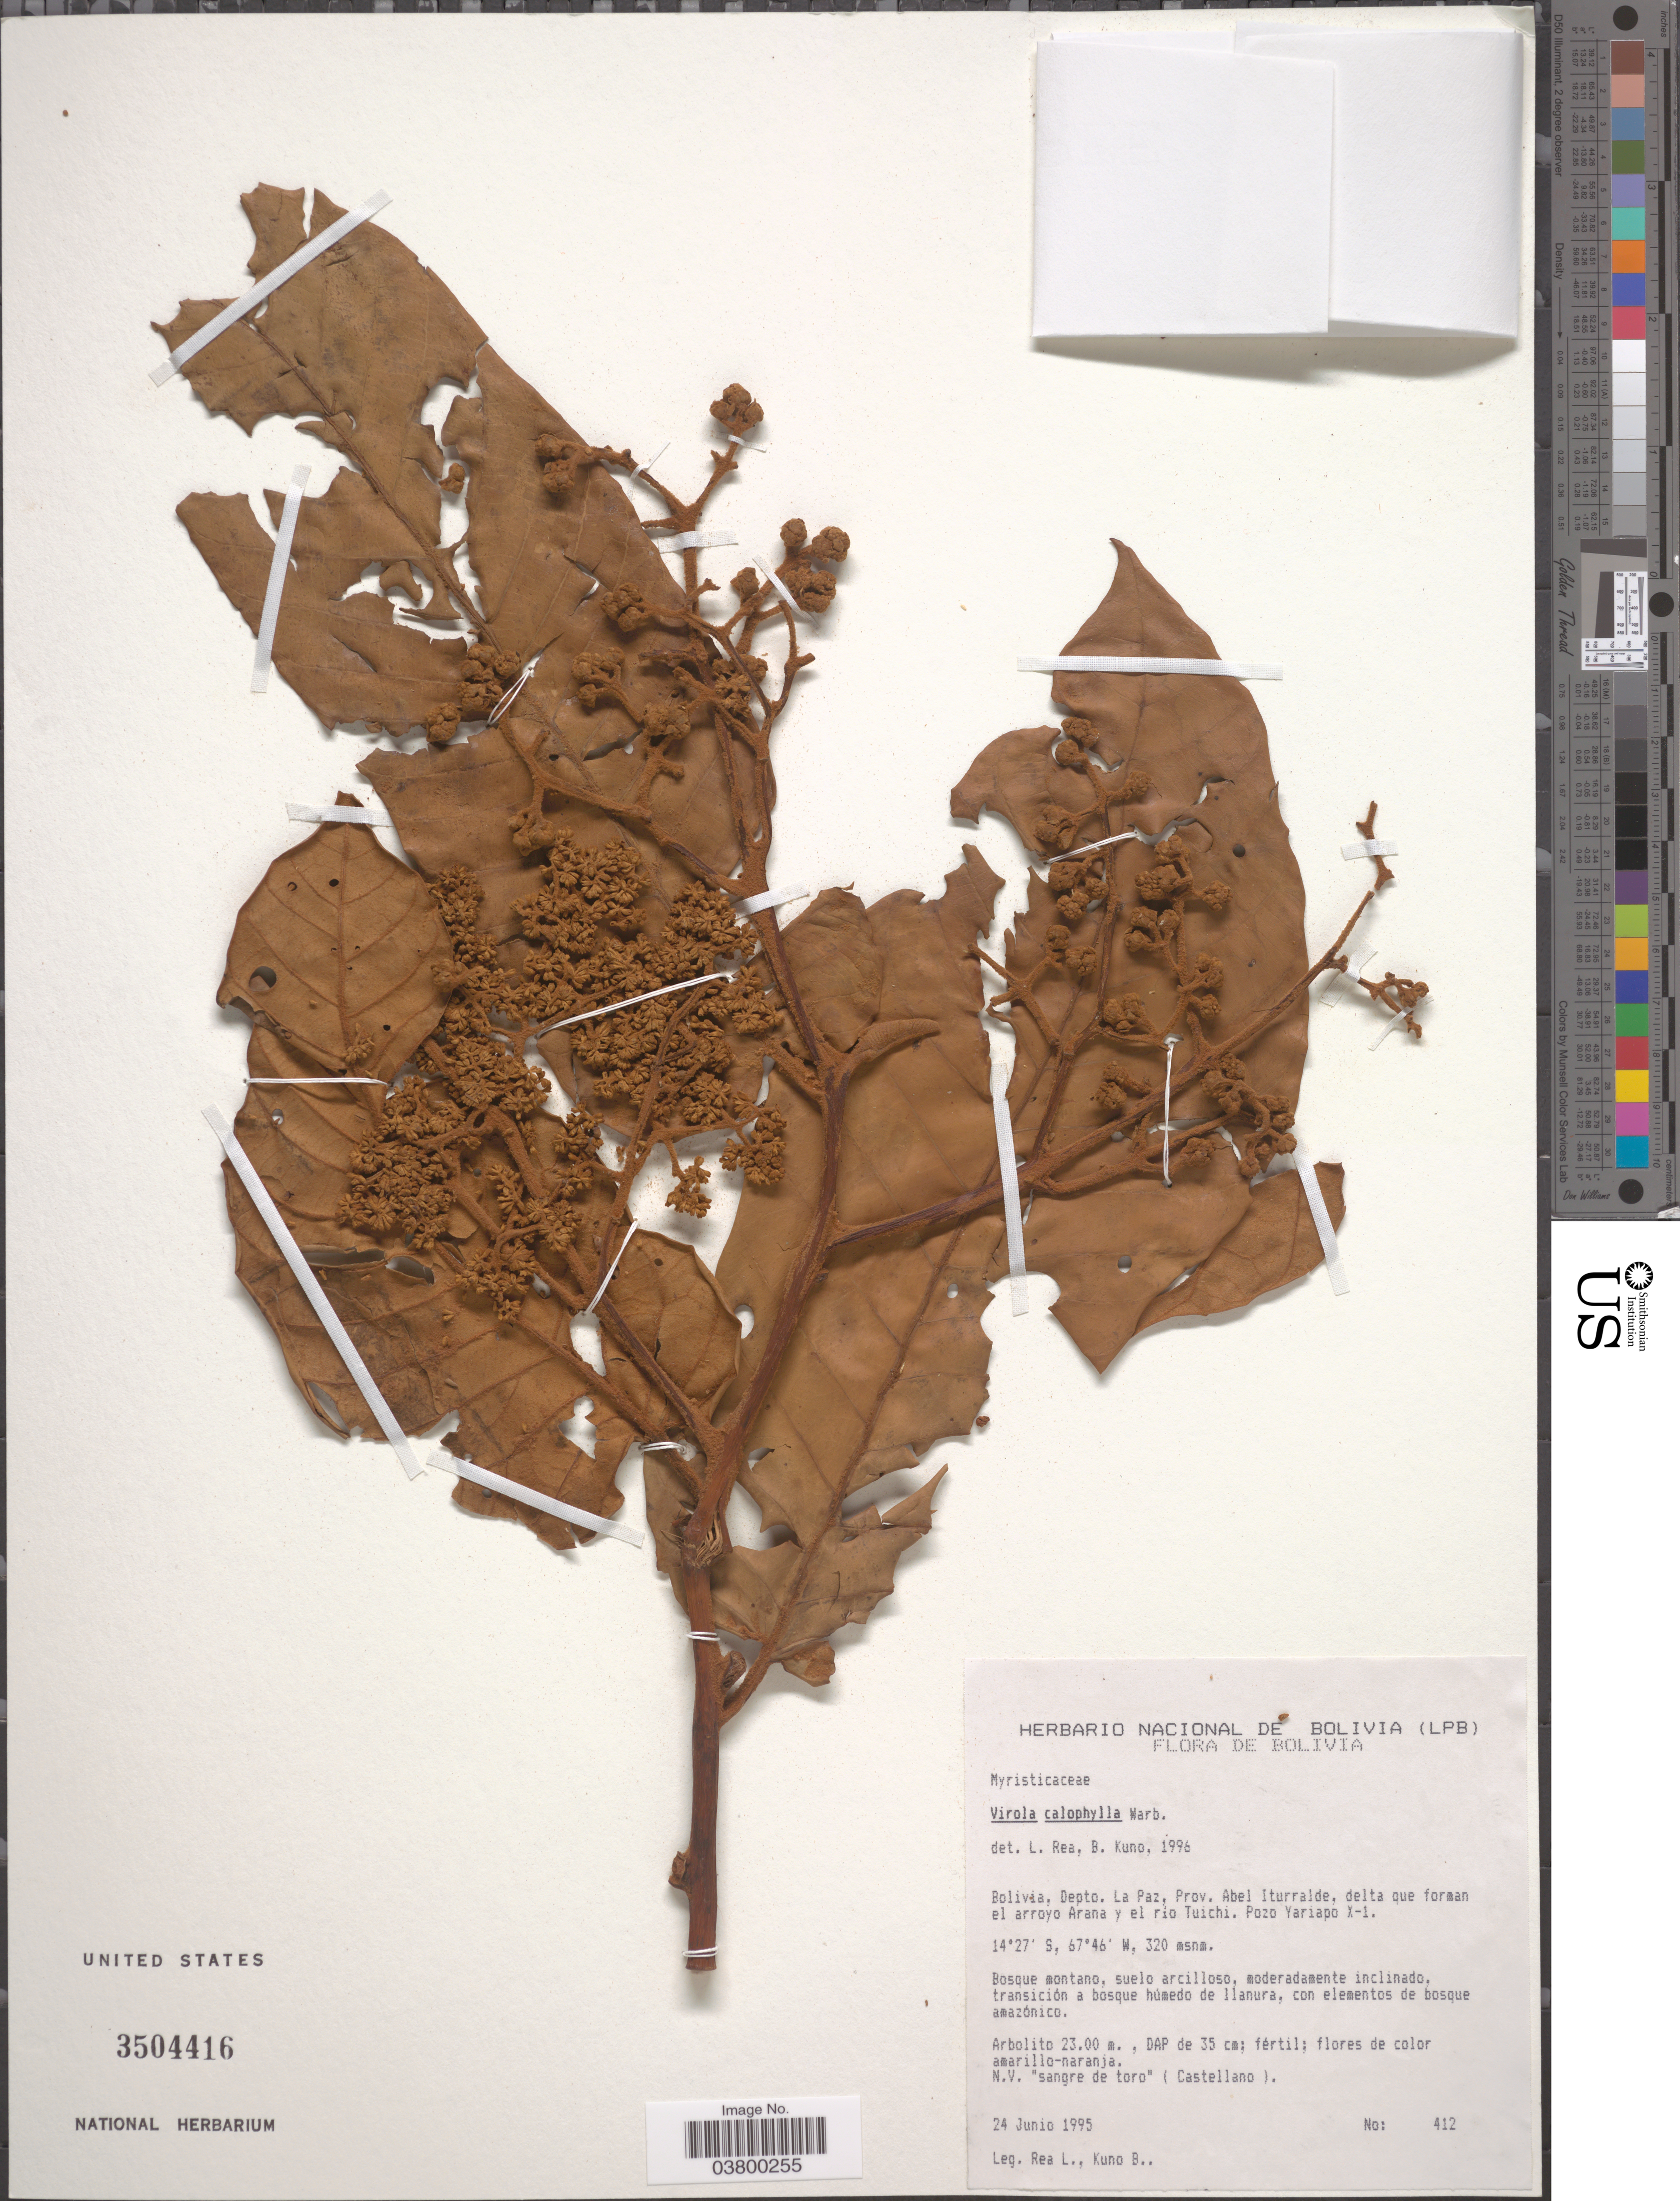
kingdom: Plantae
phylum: Tracheophyta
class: Magnoliopsida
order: Magnoliales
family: Myristicaceae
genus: Virola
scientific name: Virola calophylla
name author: (Spruce) Warb.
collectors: L. Rea & B. Kuno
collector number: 412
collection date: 1995-06-24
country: Bolivia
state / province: La Paz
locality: Depto. La Paz, Prov. Abel Iturralde, delta que forman el arroyo Arana y el río Tuichi. Pozo Yariapo X-1.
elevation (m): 320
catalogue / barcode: US 3504416